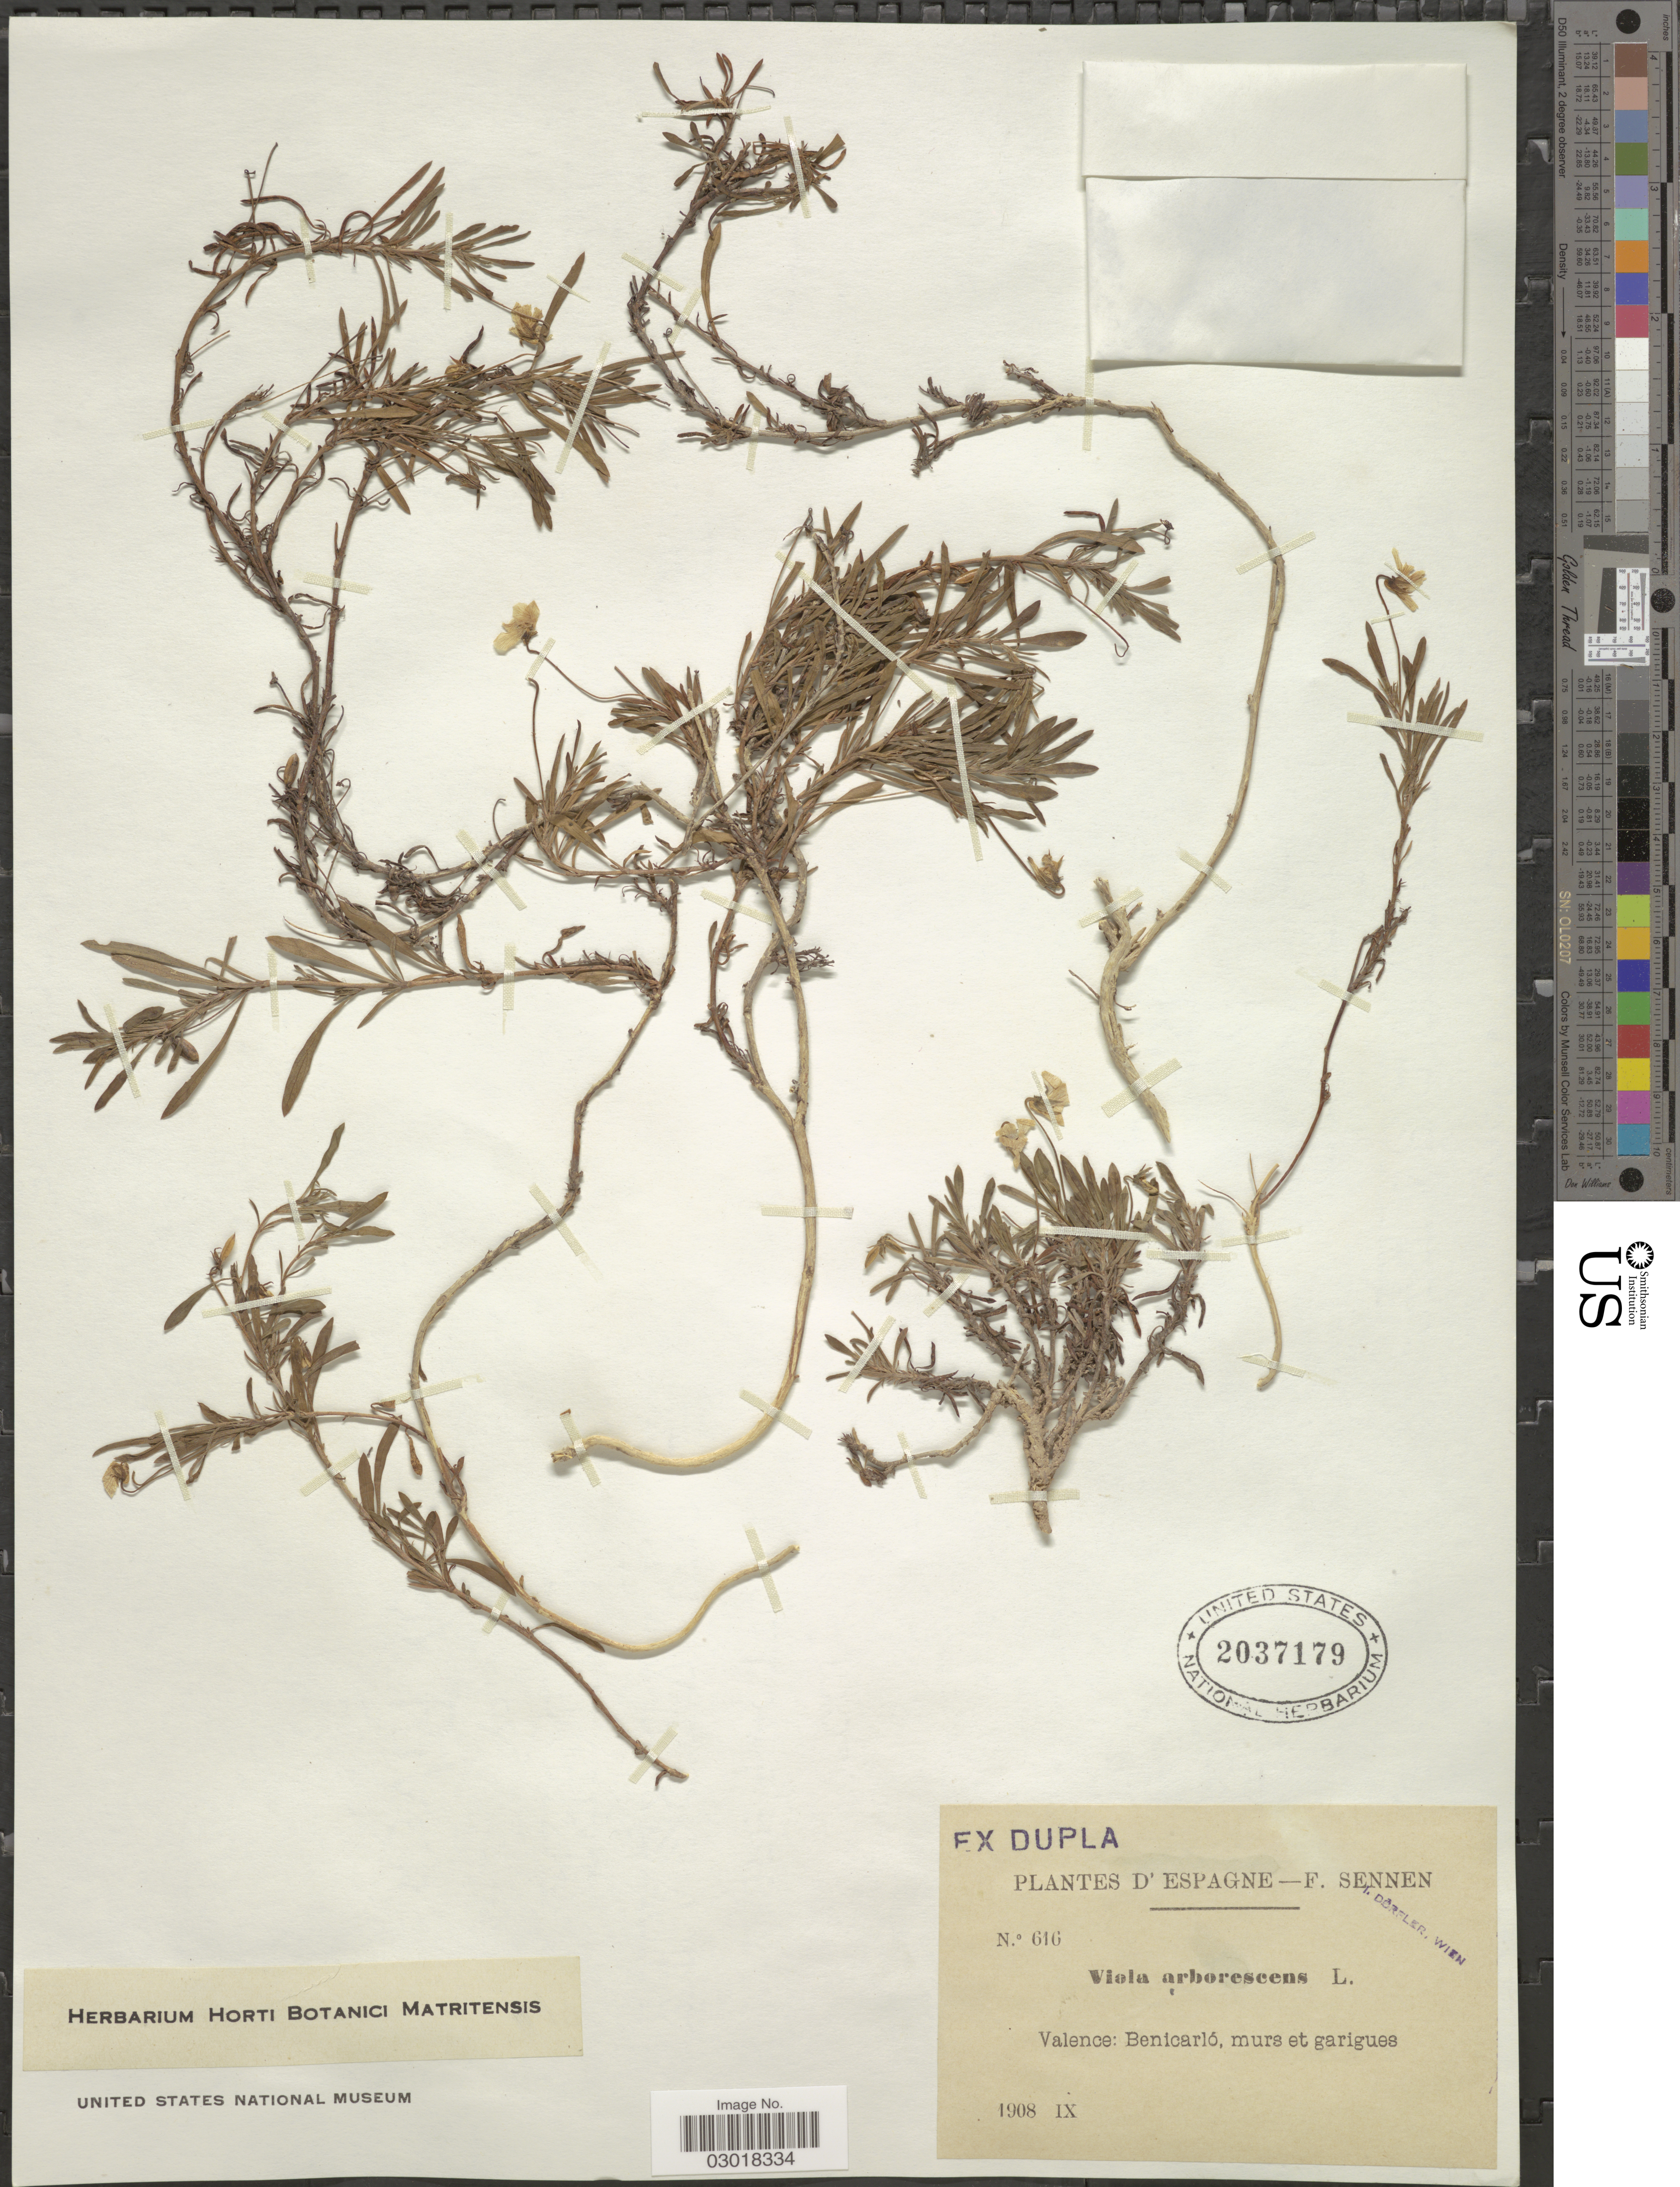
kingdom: Plantae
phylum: Tracheophyta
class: Magnoliopsida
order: Malpighiales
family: Violaceae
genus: Viola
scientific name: Viola arborescens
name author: L.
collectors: E. Sennen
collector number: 616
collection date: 1908-09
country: Spain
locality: Espagne. Valence: Banicarló, murs et garigues.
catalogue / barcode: US 2037179